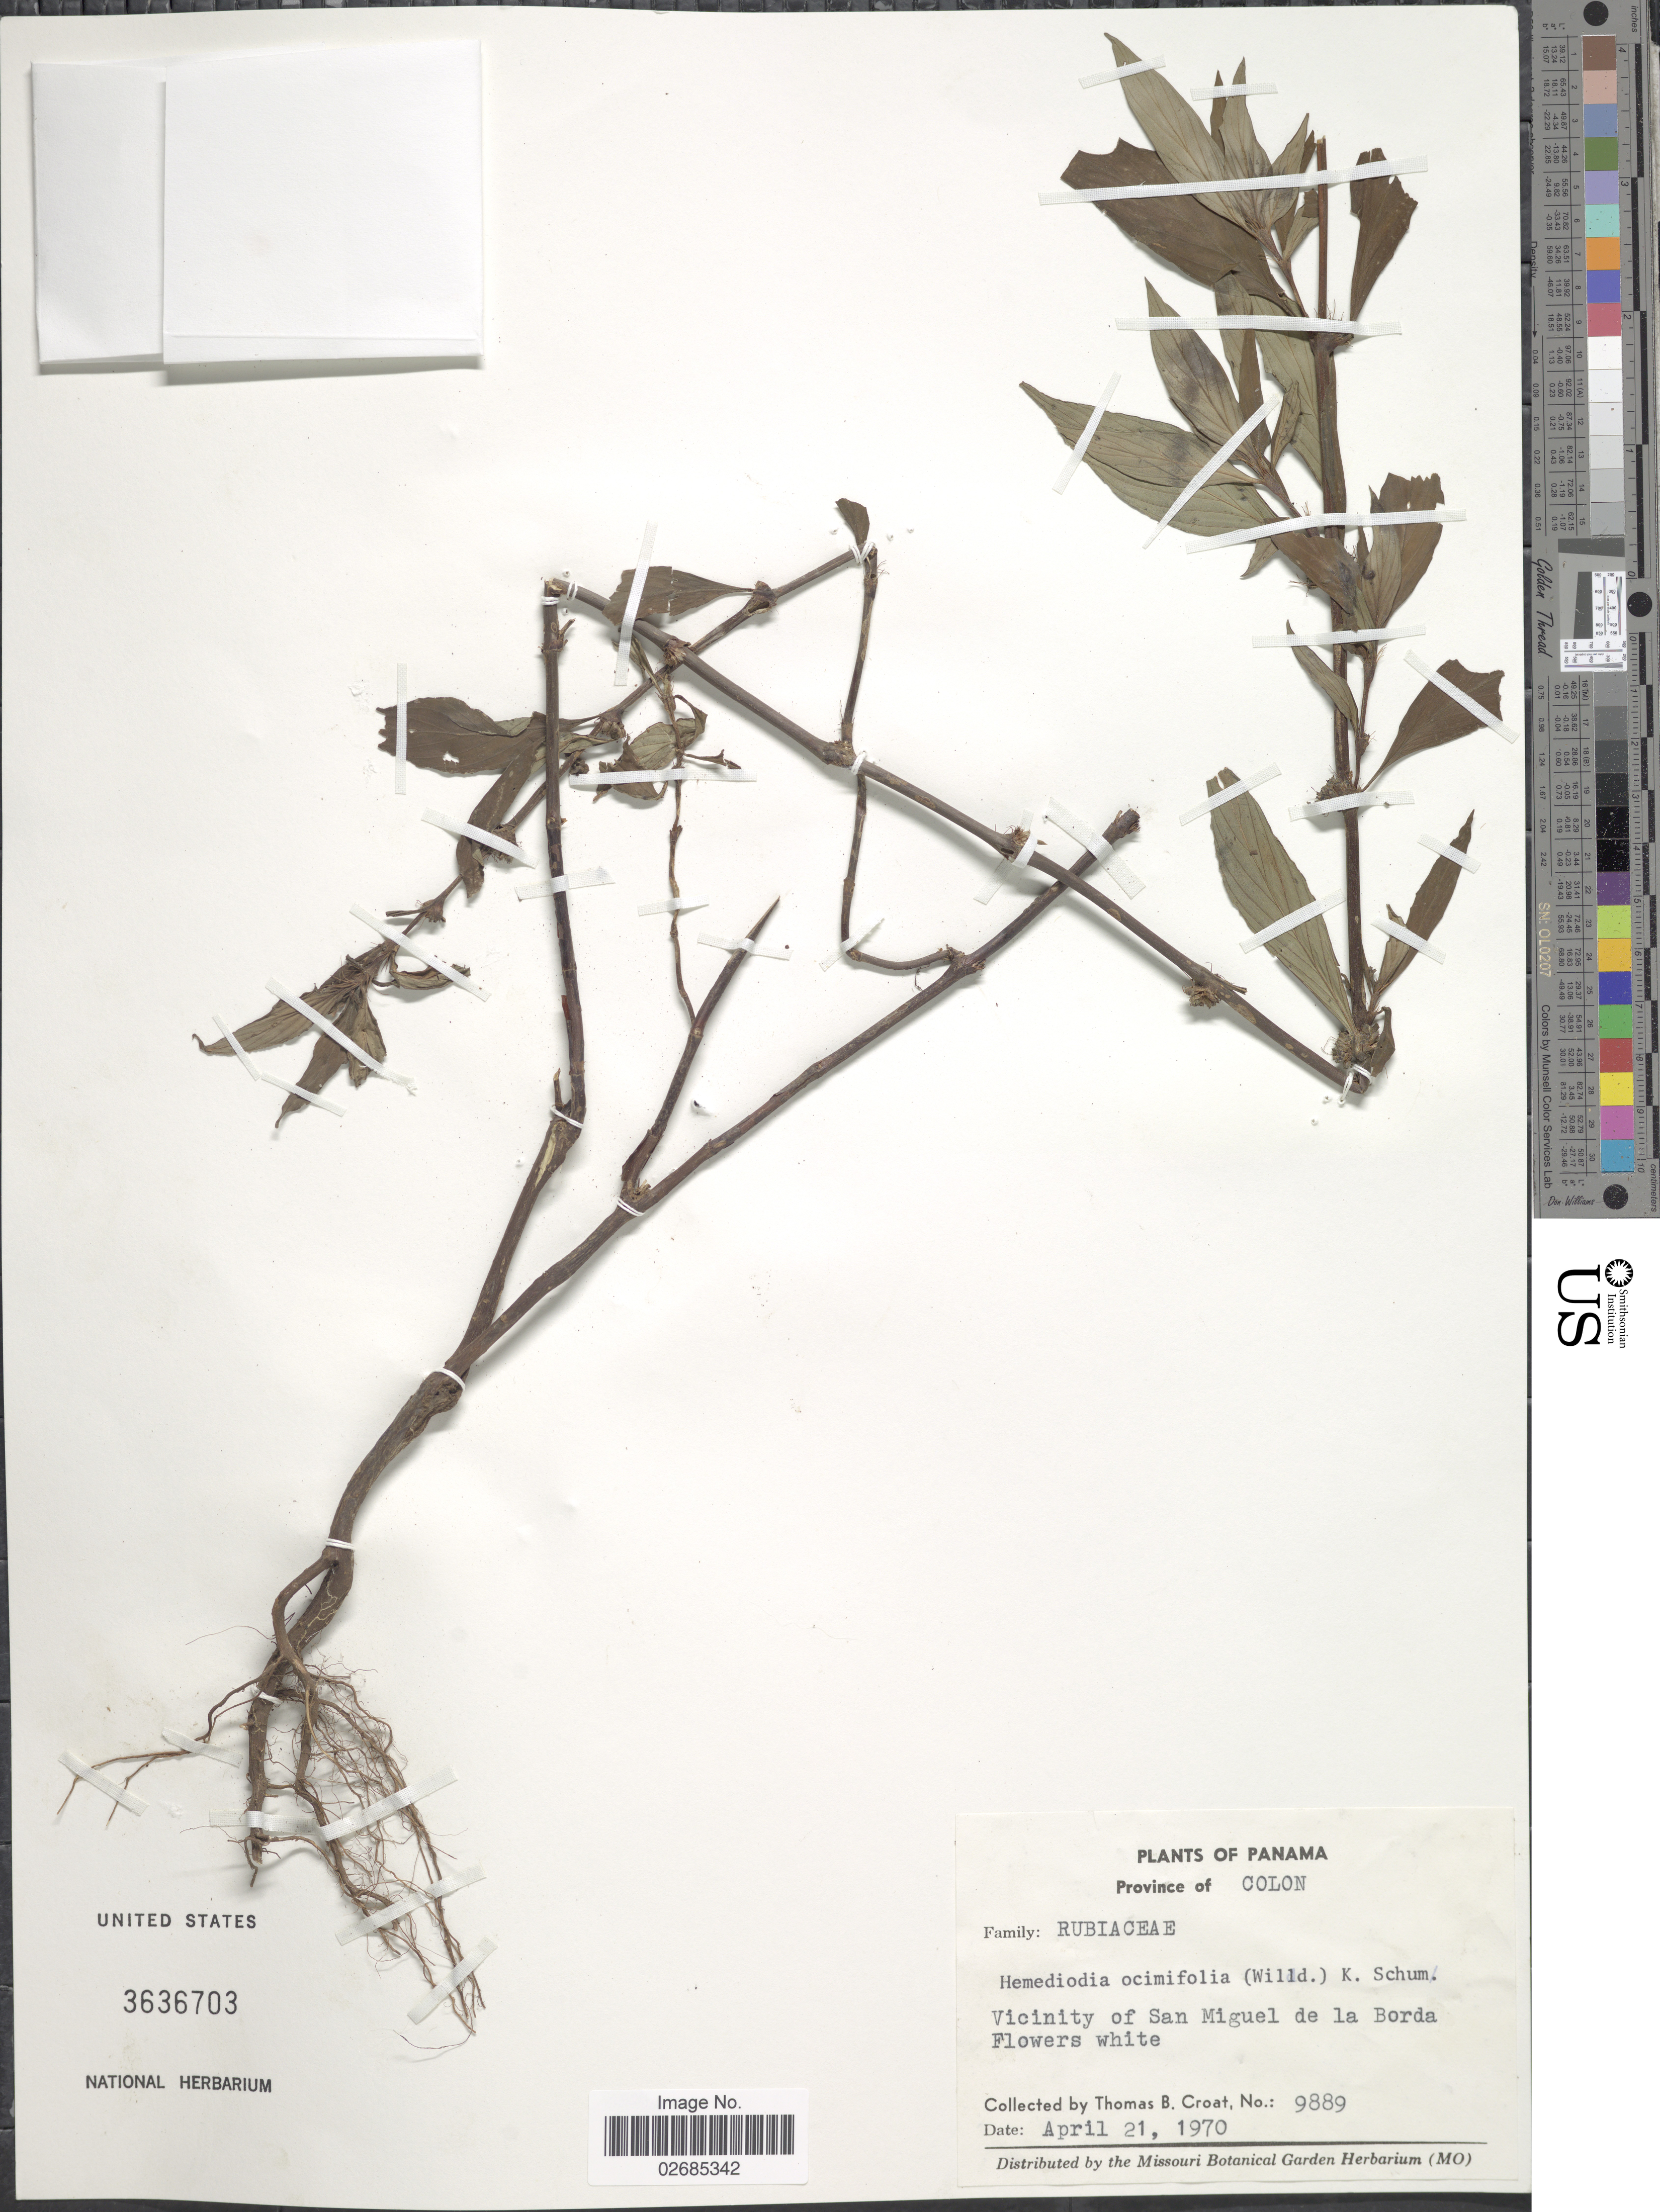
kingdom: Plantae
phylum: Tracheophyta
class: Magnoliopsida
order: Gentianales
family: Rubiaceae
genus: Hemidiodia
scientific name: Hemidiodia ocimifolia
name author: (Willd.) K. Schum.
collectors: T. B. Croat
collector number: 9889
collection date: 1970-04-21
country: Panama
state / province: Colón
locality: Vicinity of San Miguel de la Borda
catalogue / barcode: US 3636703